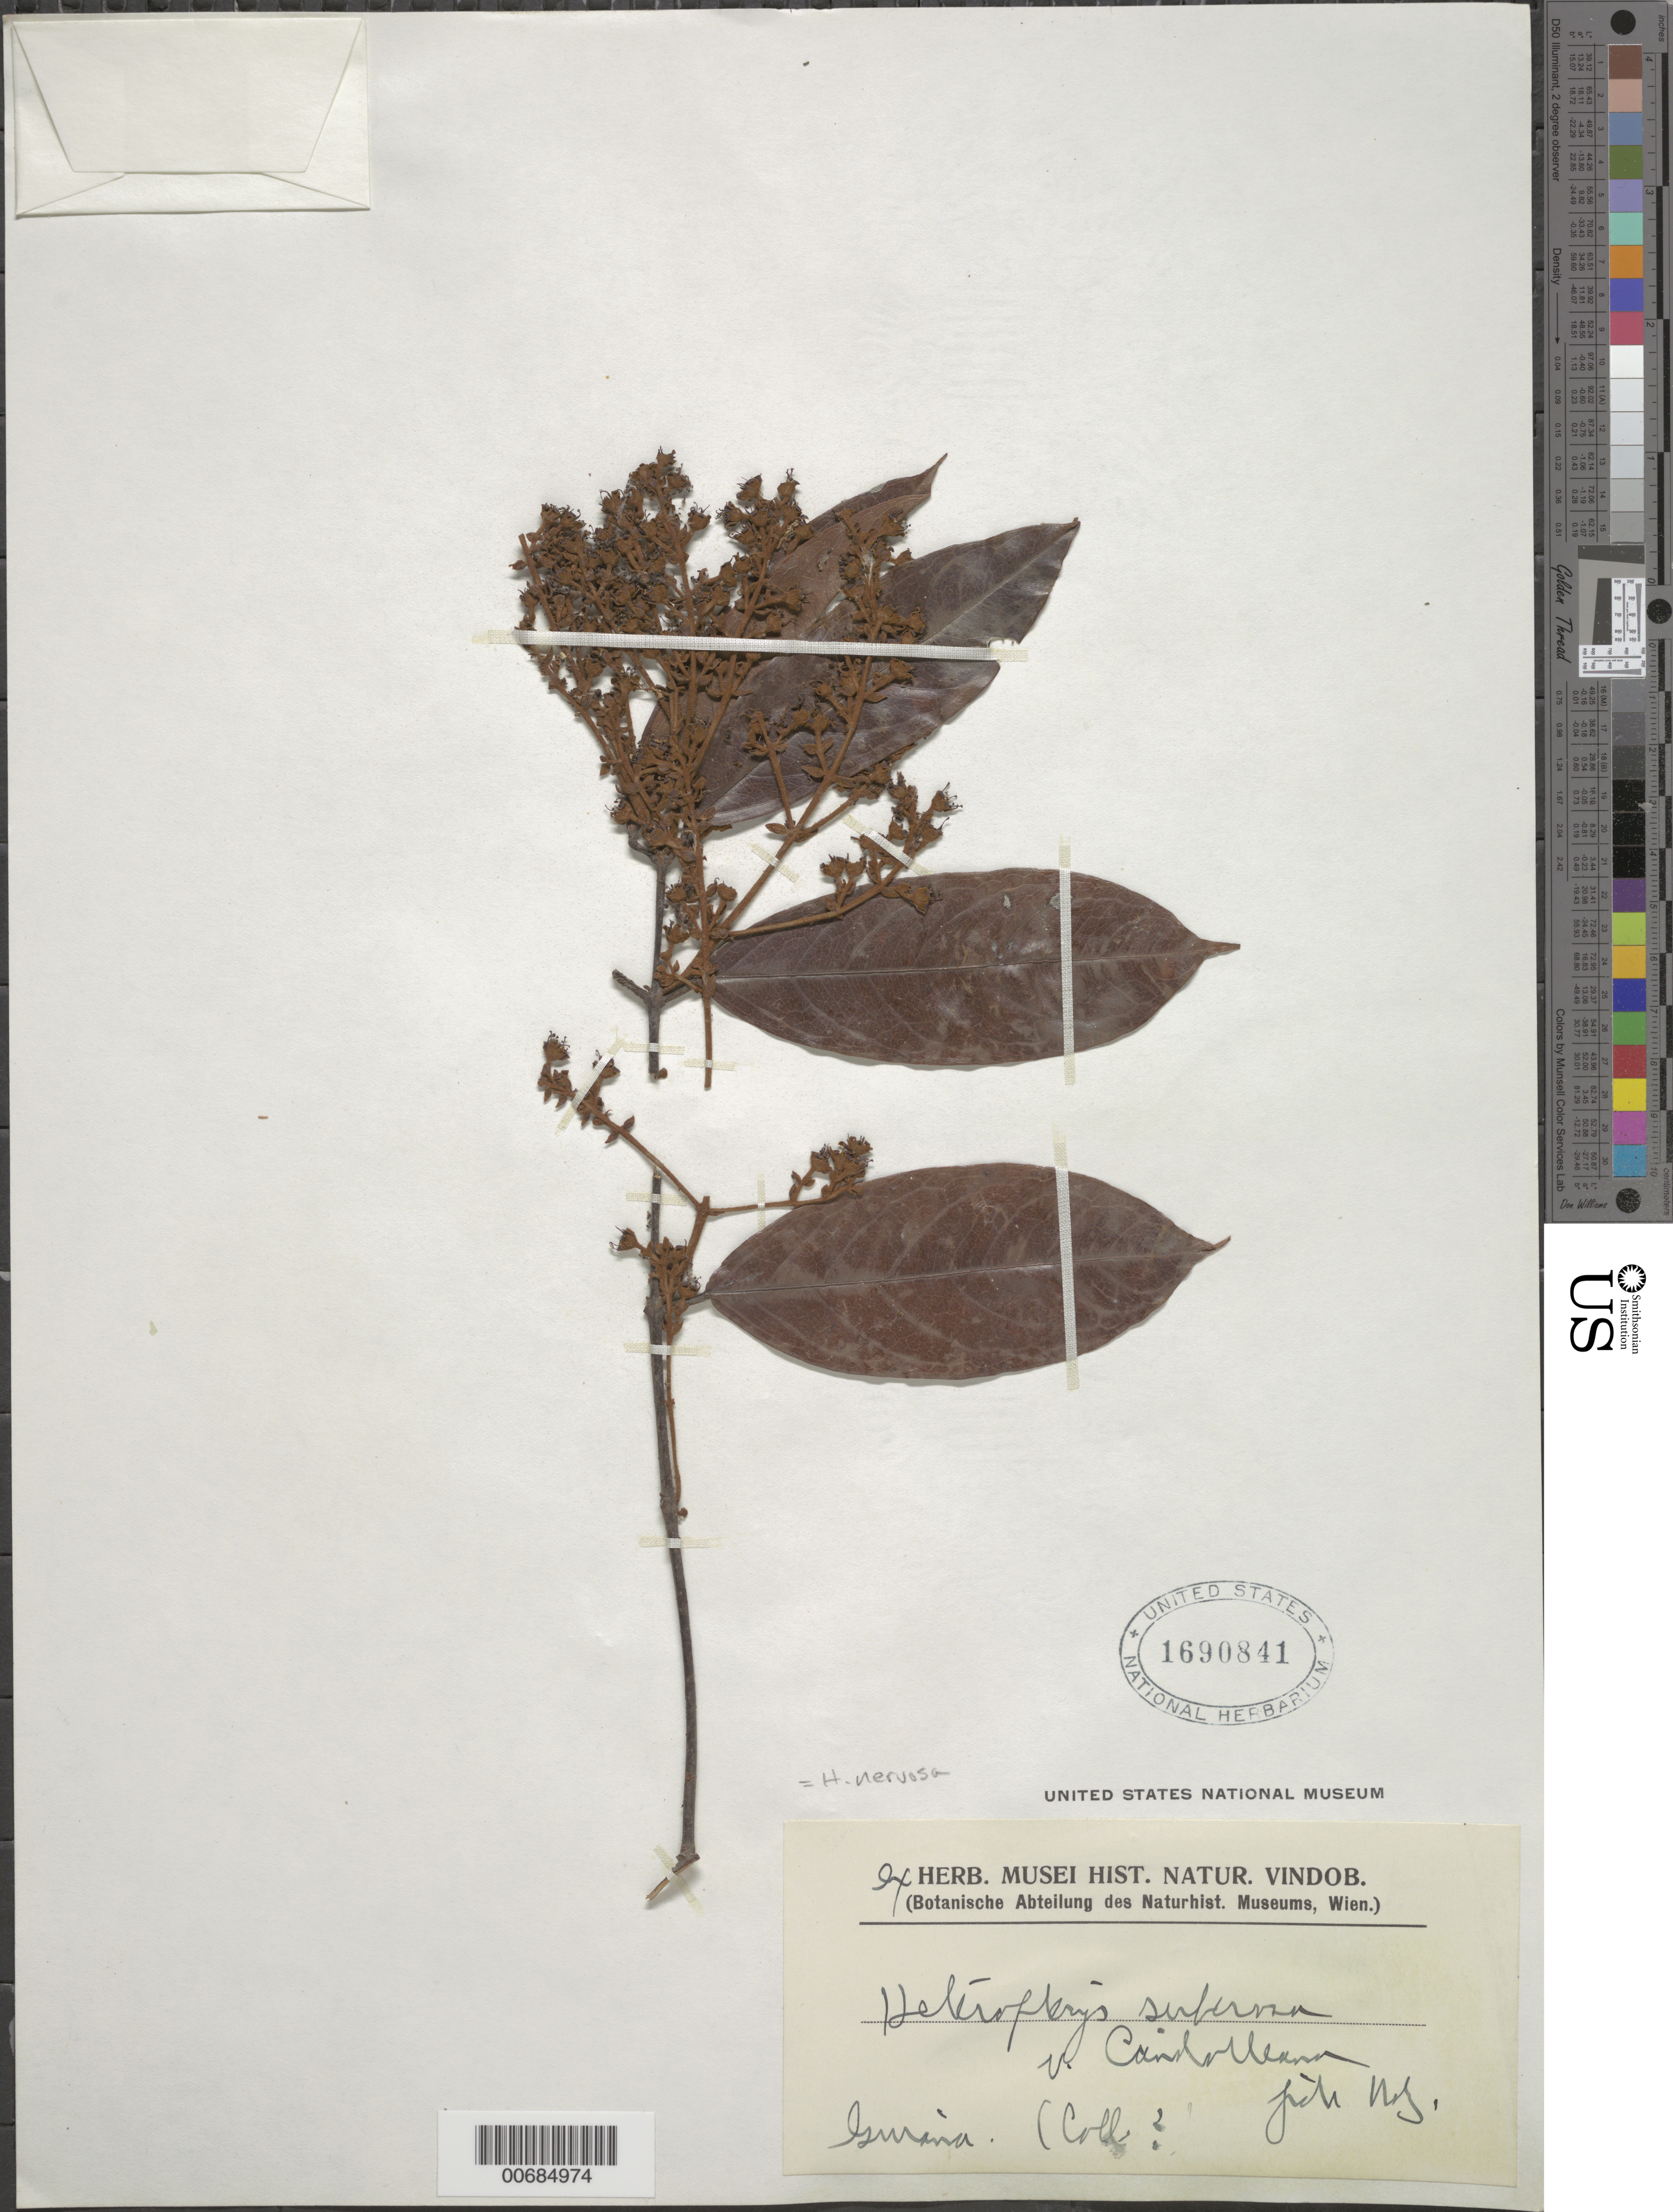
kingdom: Plantae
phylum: Tracheophyta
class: Magnoliopsida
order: Malpighiales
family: Malpighiaceae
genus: Heteropterys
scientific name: Heteropterys nervosa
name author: A. Juss.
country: French Guiana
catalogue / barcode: US 1690841